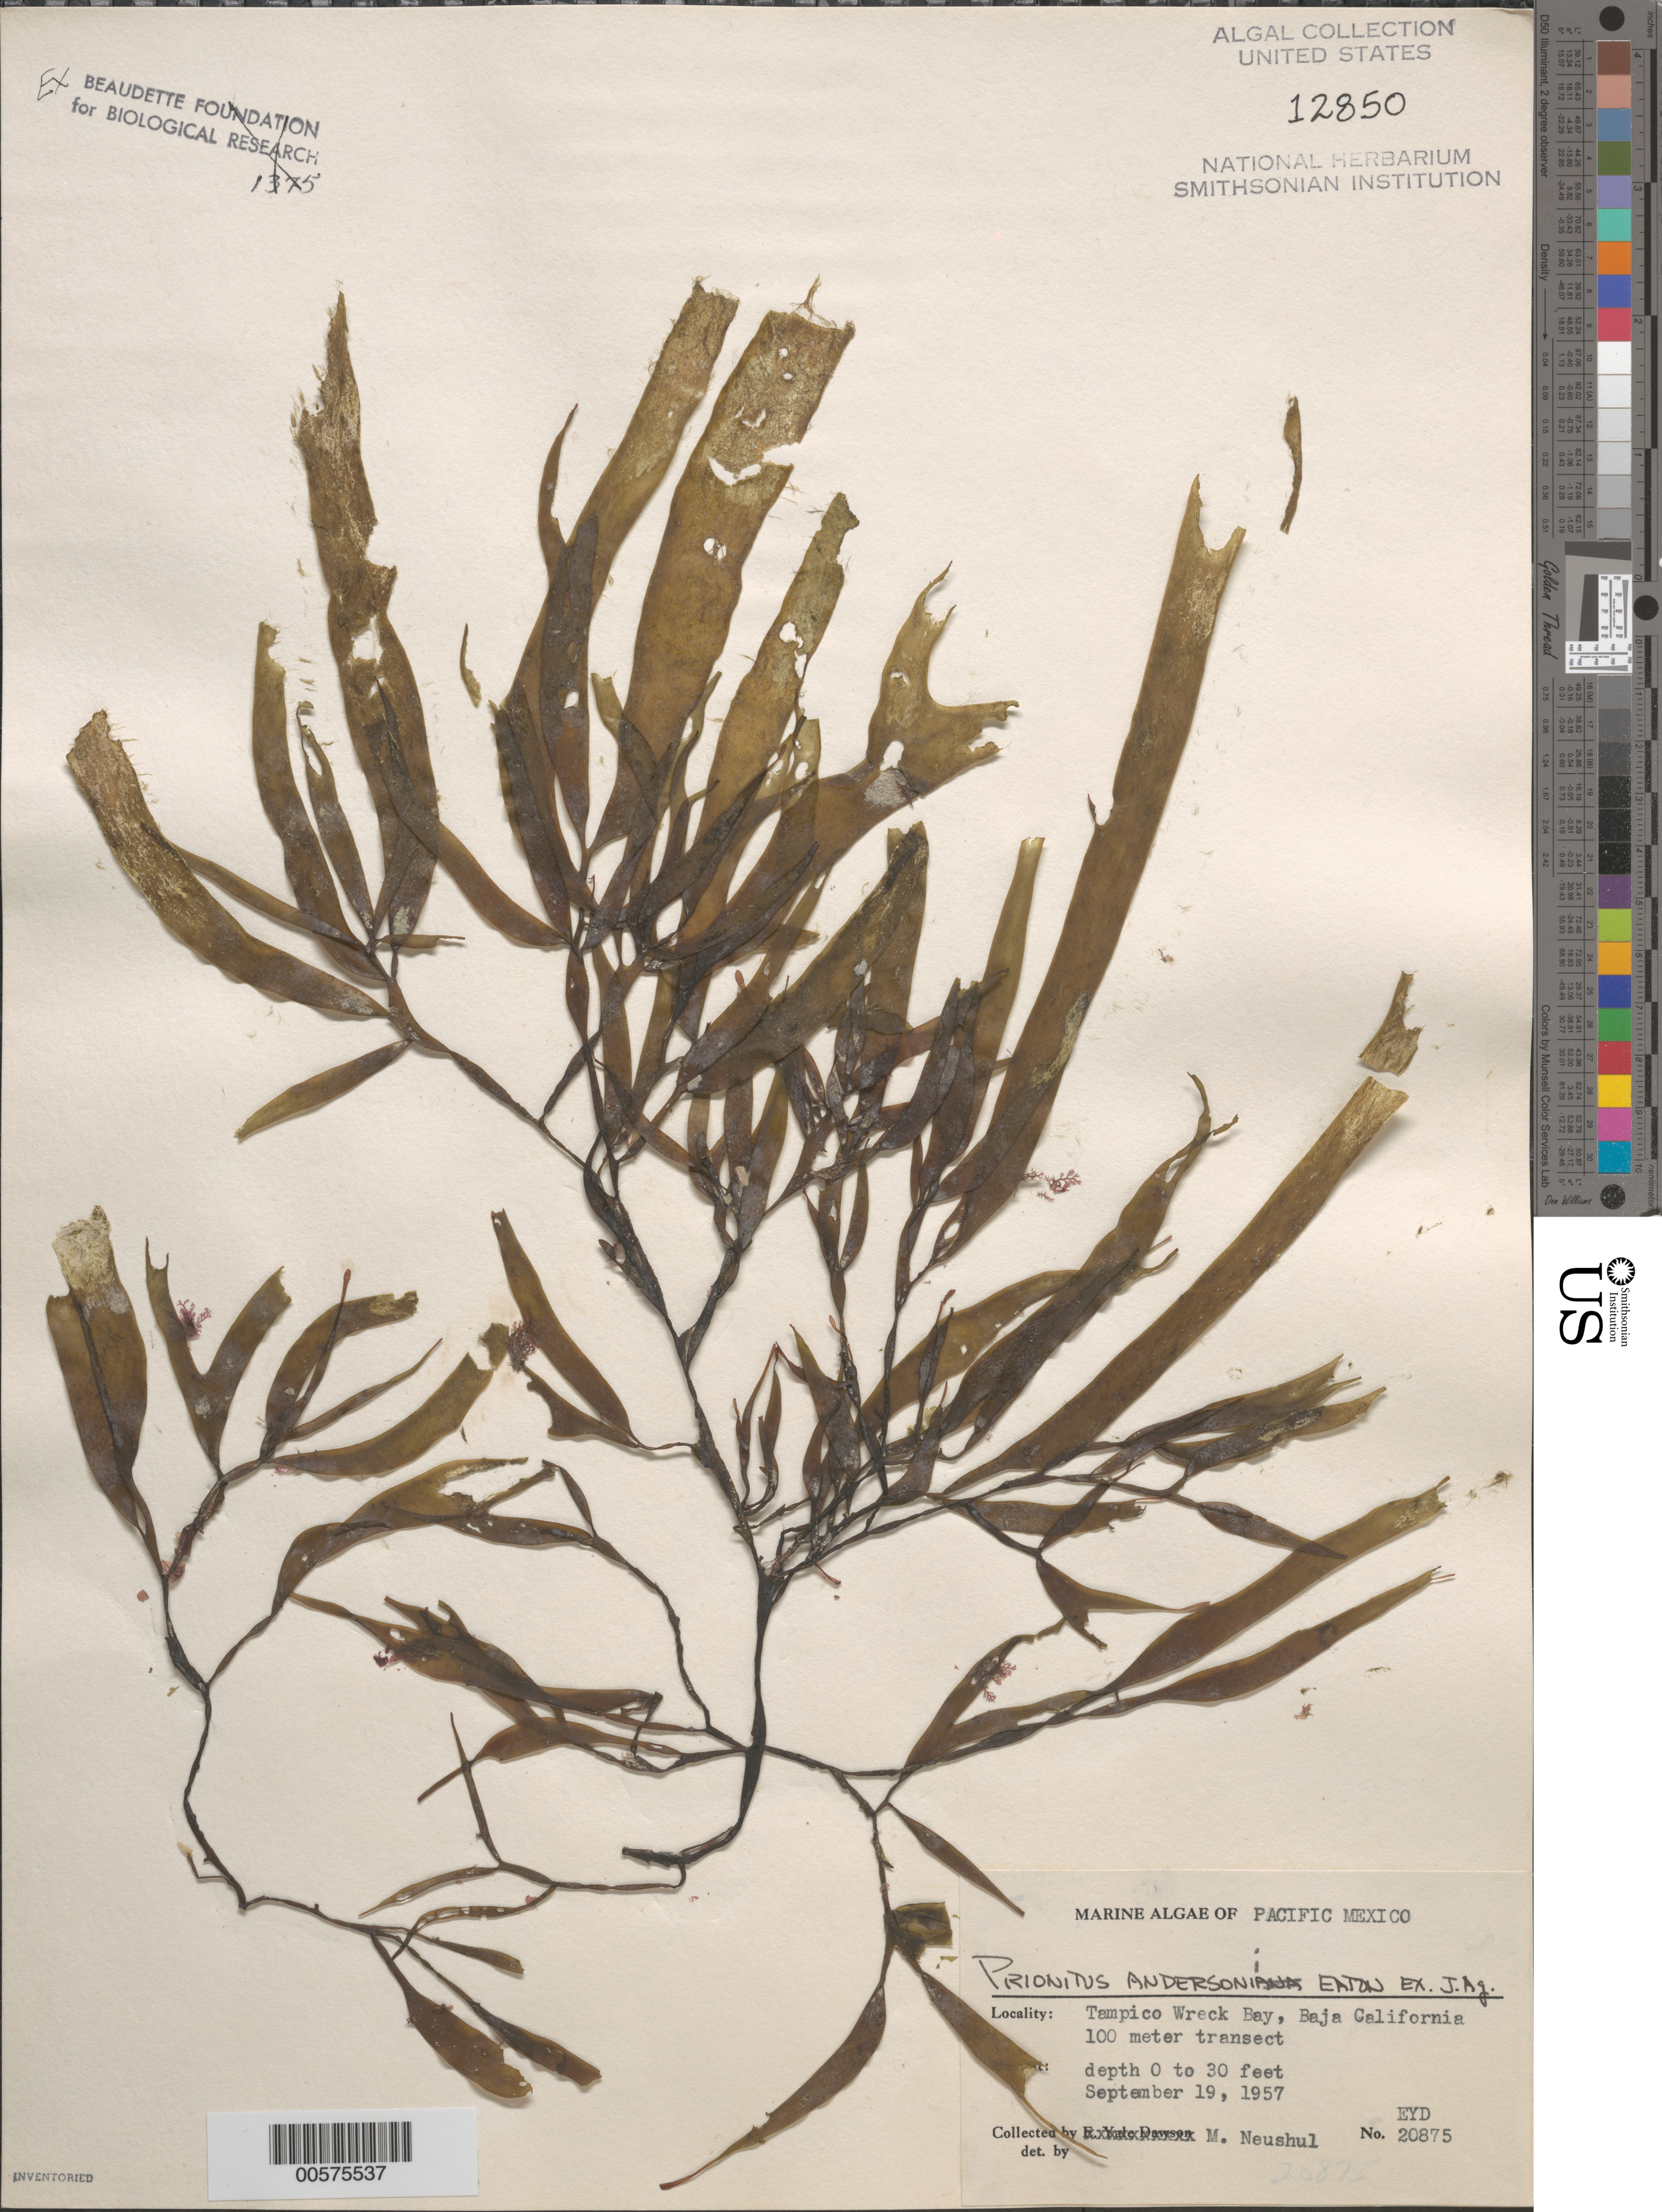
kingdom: Plantae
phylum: Rhodophyta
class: Florideophyceae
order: Cryptonemiales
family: Cryptonemiaceae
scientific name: Prionitis sternbergii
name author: (C. Agardh) J. Agardh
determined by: Algae name updating Project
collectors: M. Neushul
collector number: EYD 20875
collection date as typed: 19 Sep 1957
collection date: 1957-09-19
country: Mexico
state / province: Baja California Norte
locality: Tampico Wreck Bay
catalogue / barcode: US 12850